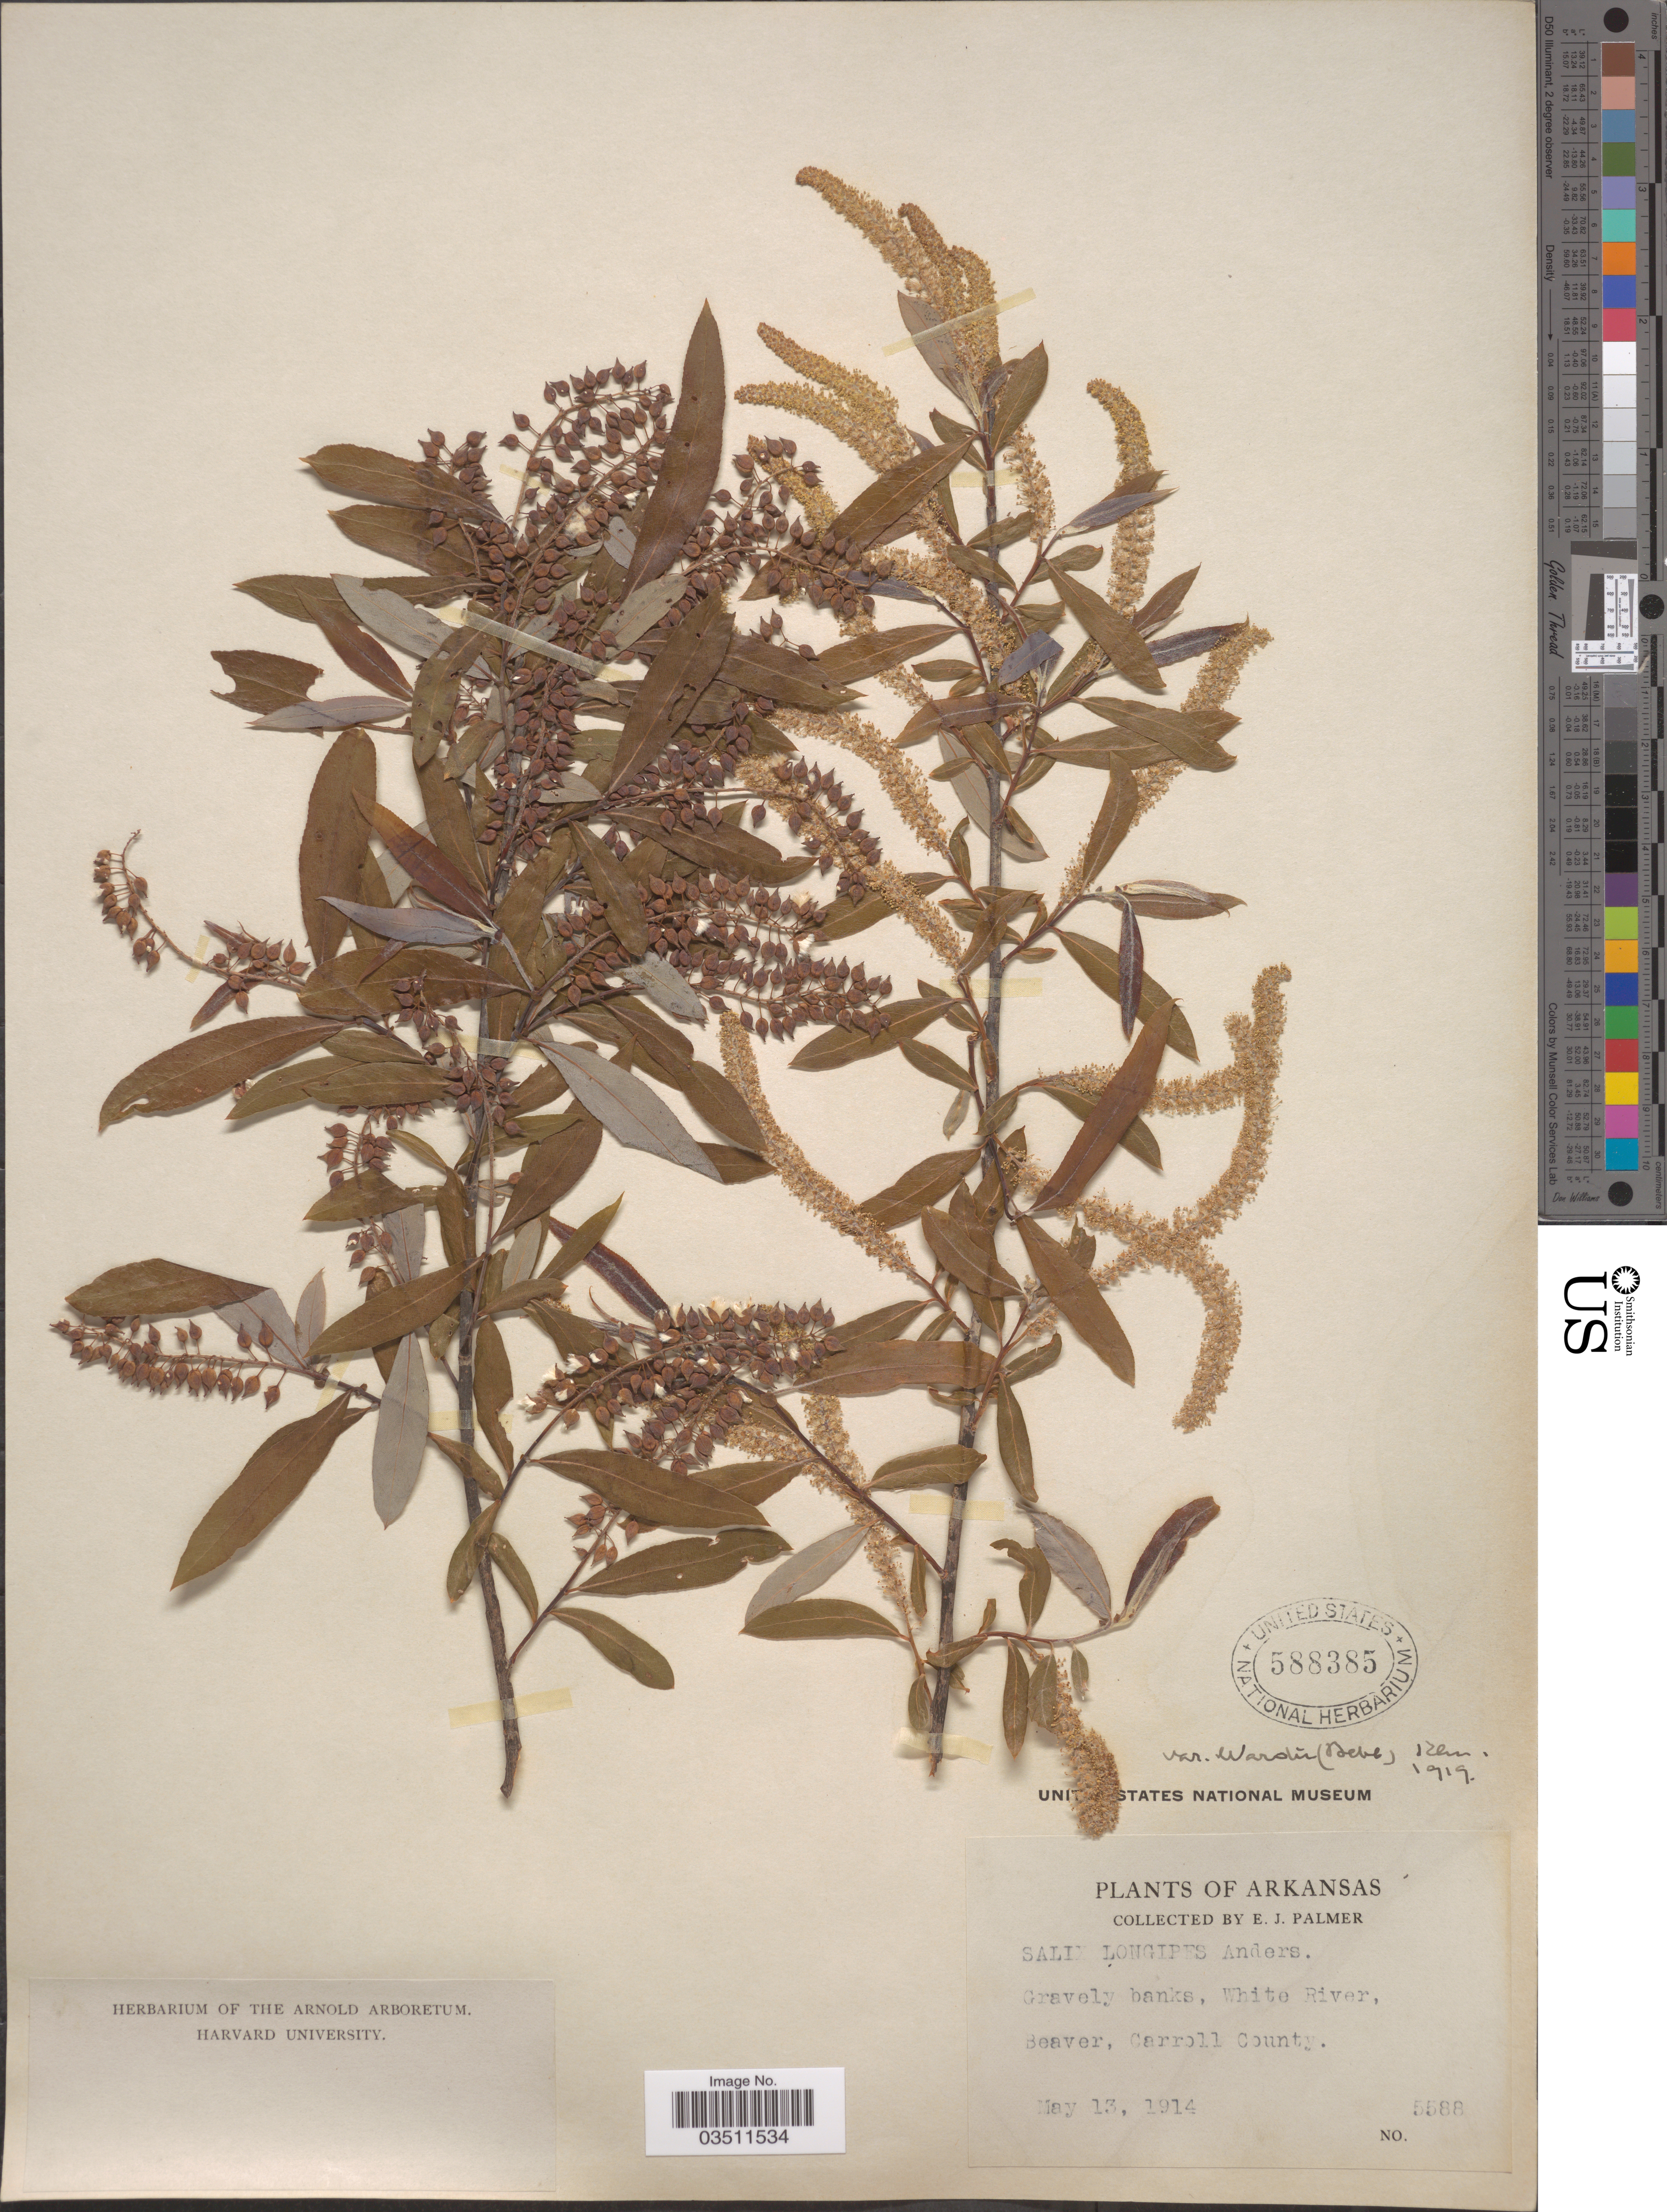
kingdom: Plantae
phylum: Tracheophyta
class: Magnoliopsida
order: Malpighiales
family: Salicaceae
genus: Salix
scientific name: Salix longipes var. wardii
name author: C.K. Schneid.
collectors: E. J. Palmer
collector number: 5588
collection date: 1914-05-13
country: United States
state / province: Arkansas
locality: Gravely banks, White River, Beaver, Carroll County.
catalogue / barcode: US 588385